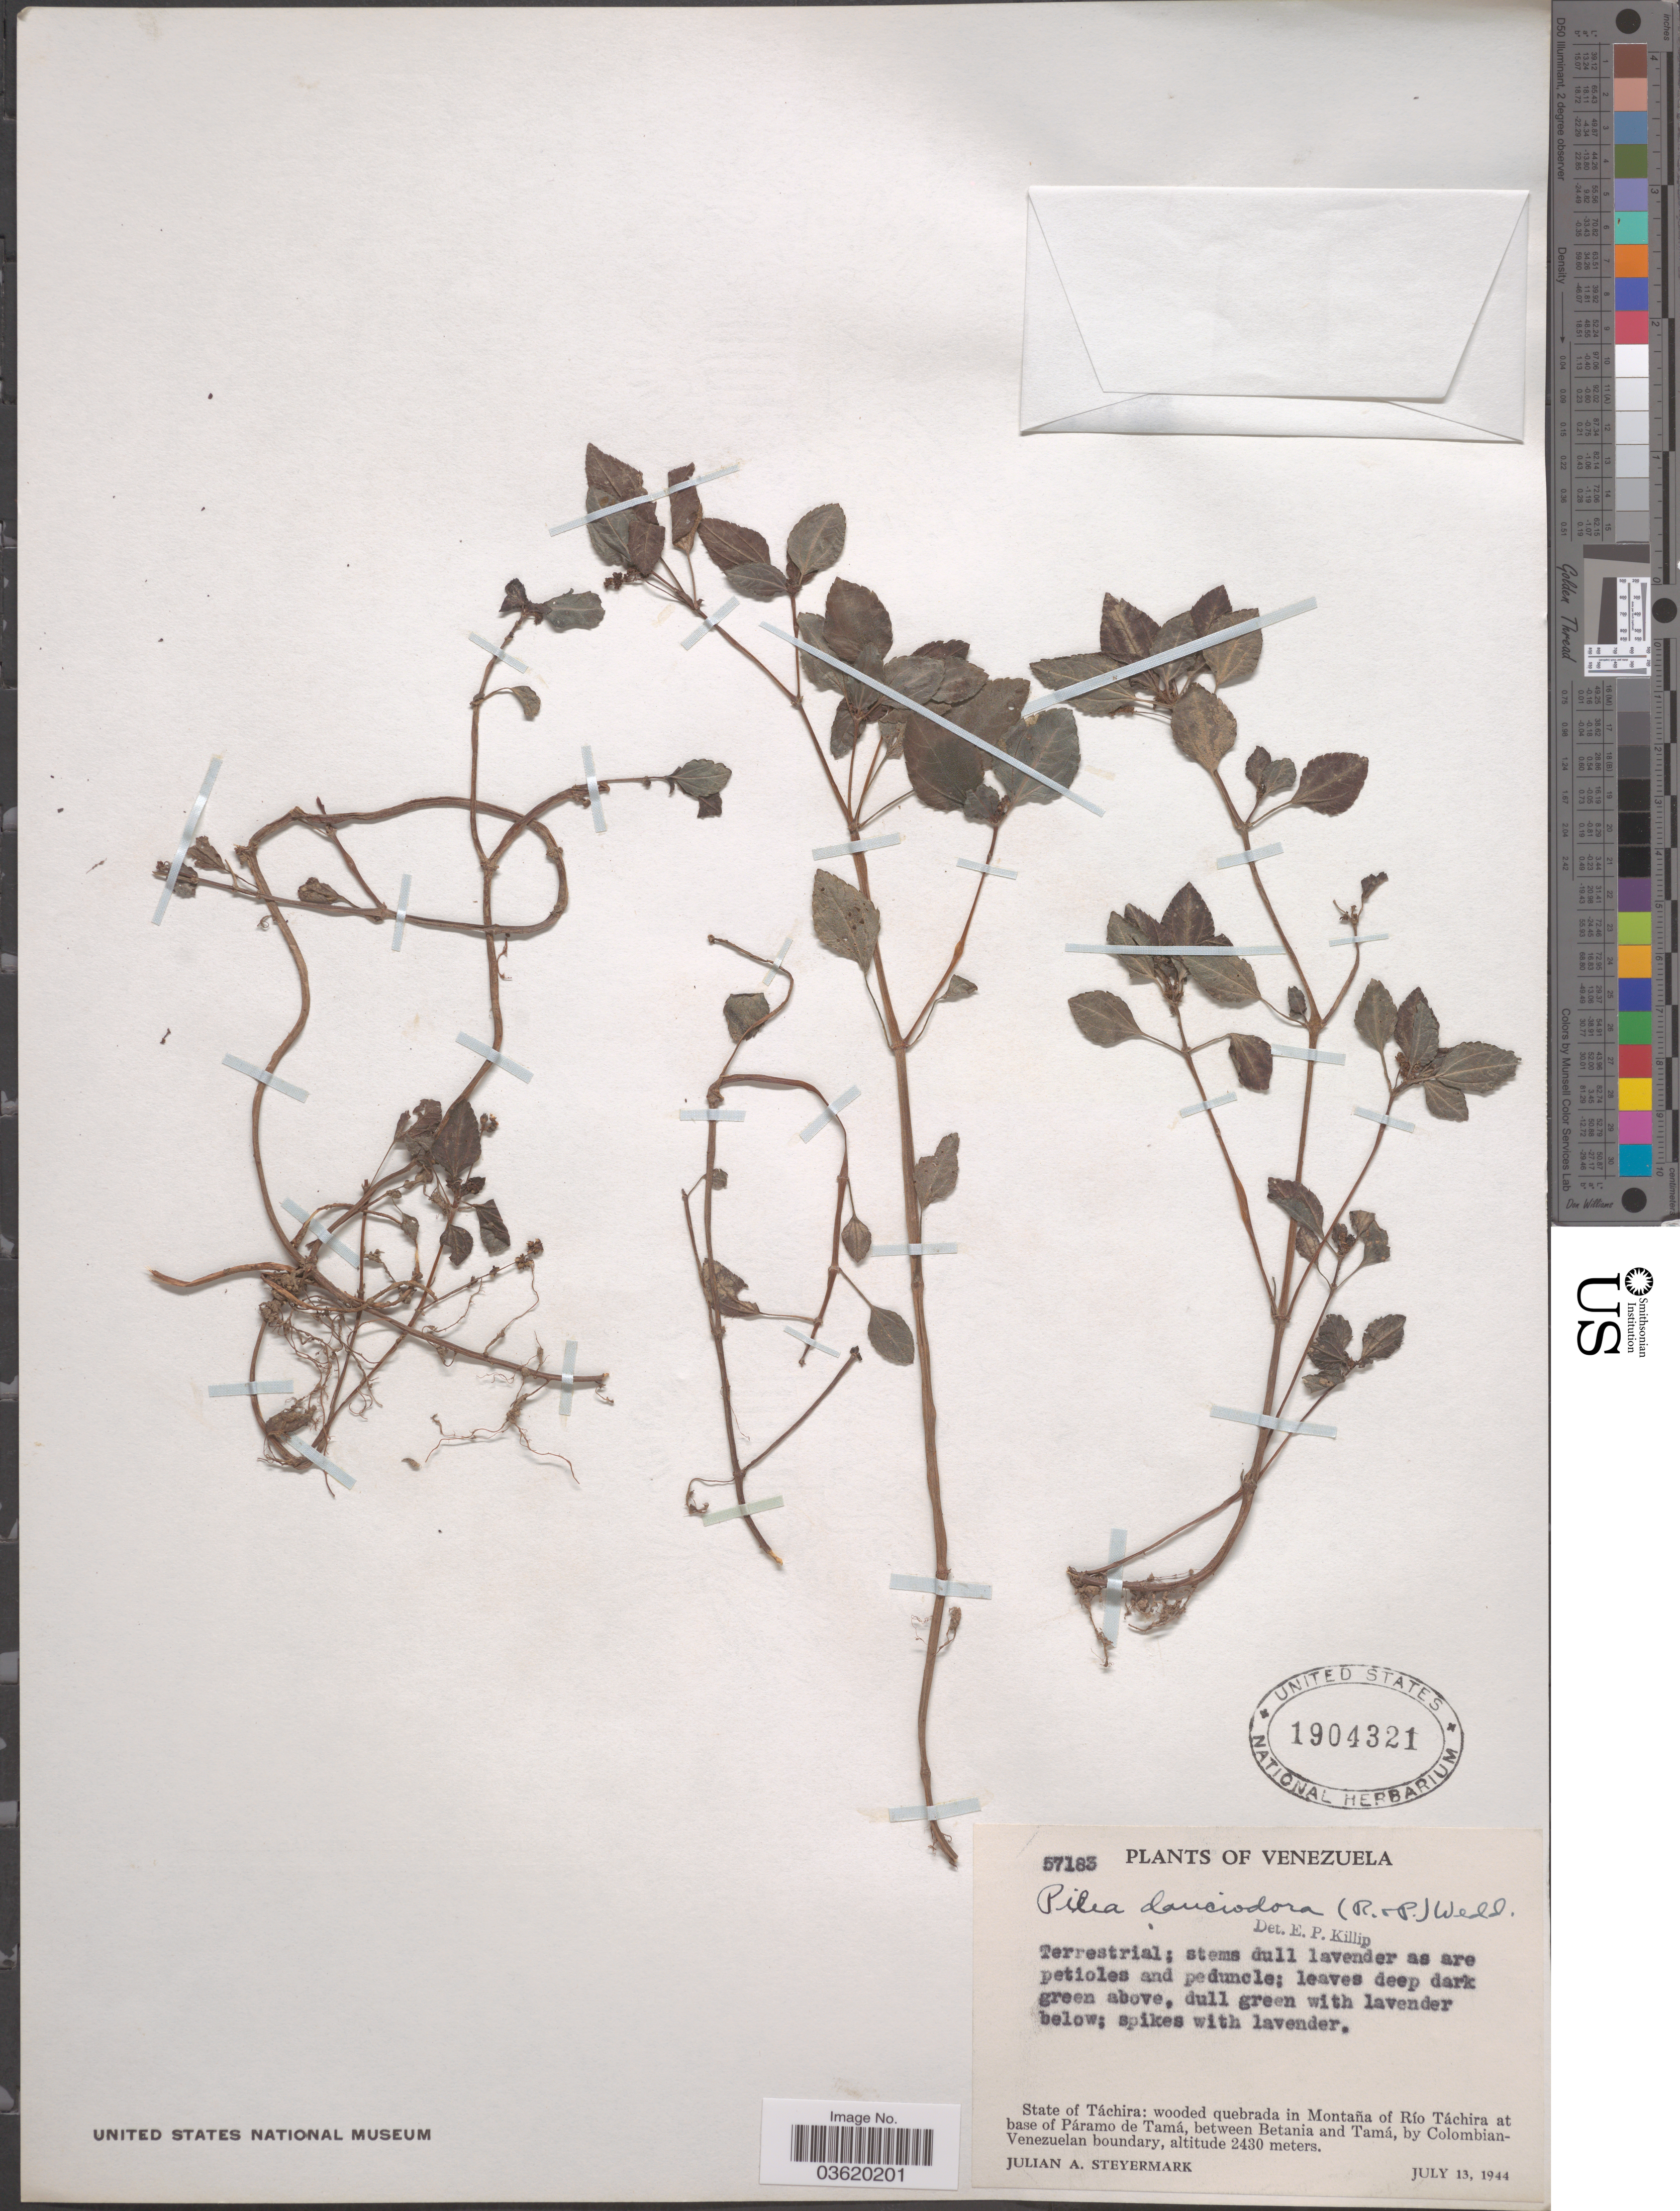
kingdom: Plantae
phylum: Tracheophyta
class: Magnoliopsida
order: Rosales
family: Urticaceae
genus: Pilea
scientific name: Pilea dauciodora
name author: Pav. ex Wedd.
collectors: J. Steyermark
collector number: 57183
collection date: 1944-07-13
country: Venezuela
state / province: Tachira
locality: Wooded quebrada in Montaña of Río Táchira at base of Páramo de Tamá, between Betania and Tamá, by Colombian-Venezuelan boundary.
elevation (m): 2430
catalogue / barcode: US 1904321